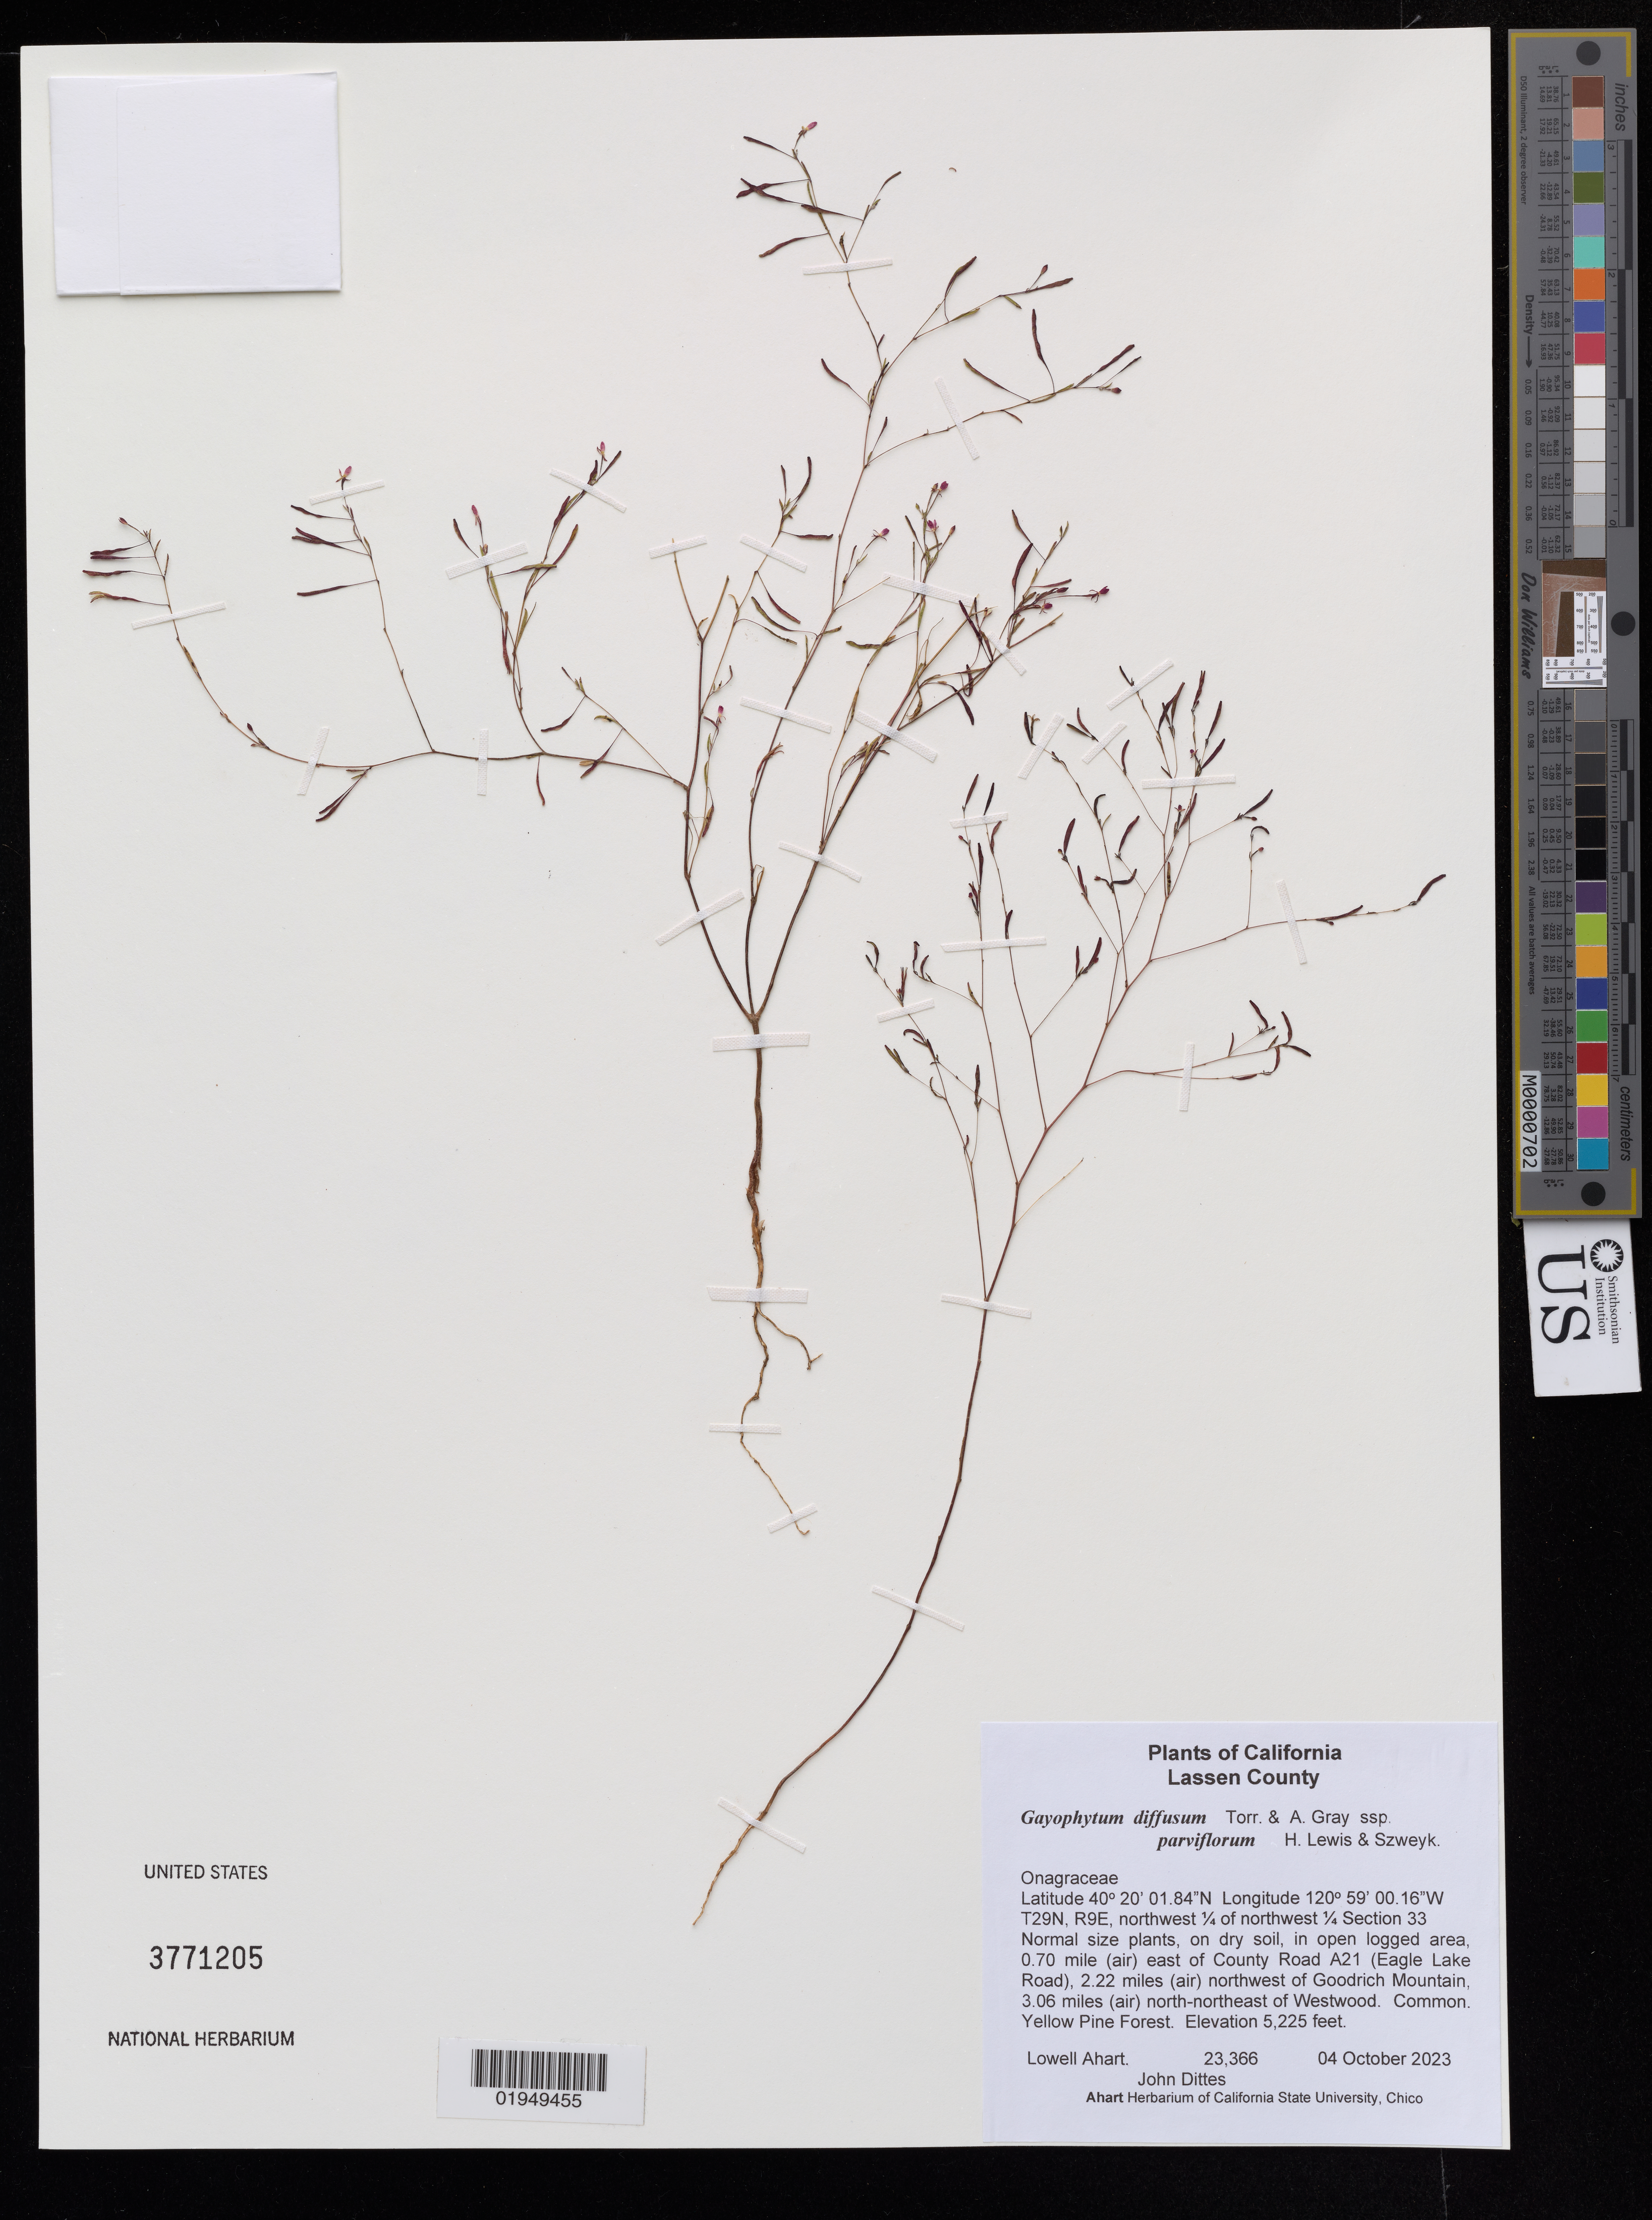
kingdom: Plantae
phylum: Tracheophyta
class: Magnoliopsida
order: Myrtales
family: Onagraceae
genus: Gayophytum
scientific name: Gayophytum diffusum subsp. parviflorum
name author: F. H. Lewis & Szweyk.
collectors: L. Ahart & J. Dittes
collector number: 23366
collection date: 2023-10-04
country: United States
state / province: California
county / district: Lassen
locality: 0.7 mile (air) E of County Road A21 (Eagle Lake Road), 2.22 miles (air) NW of Goodrich Mountain, 3.06 miles (air) N-NE of Westwood.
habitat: Yellow pine forest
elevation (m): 1593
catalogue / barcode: US 3771205